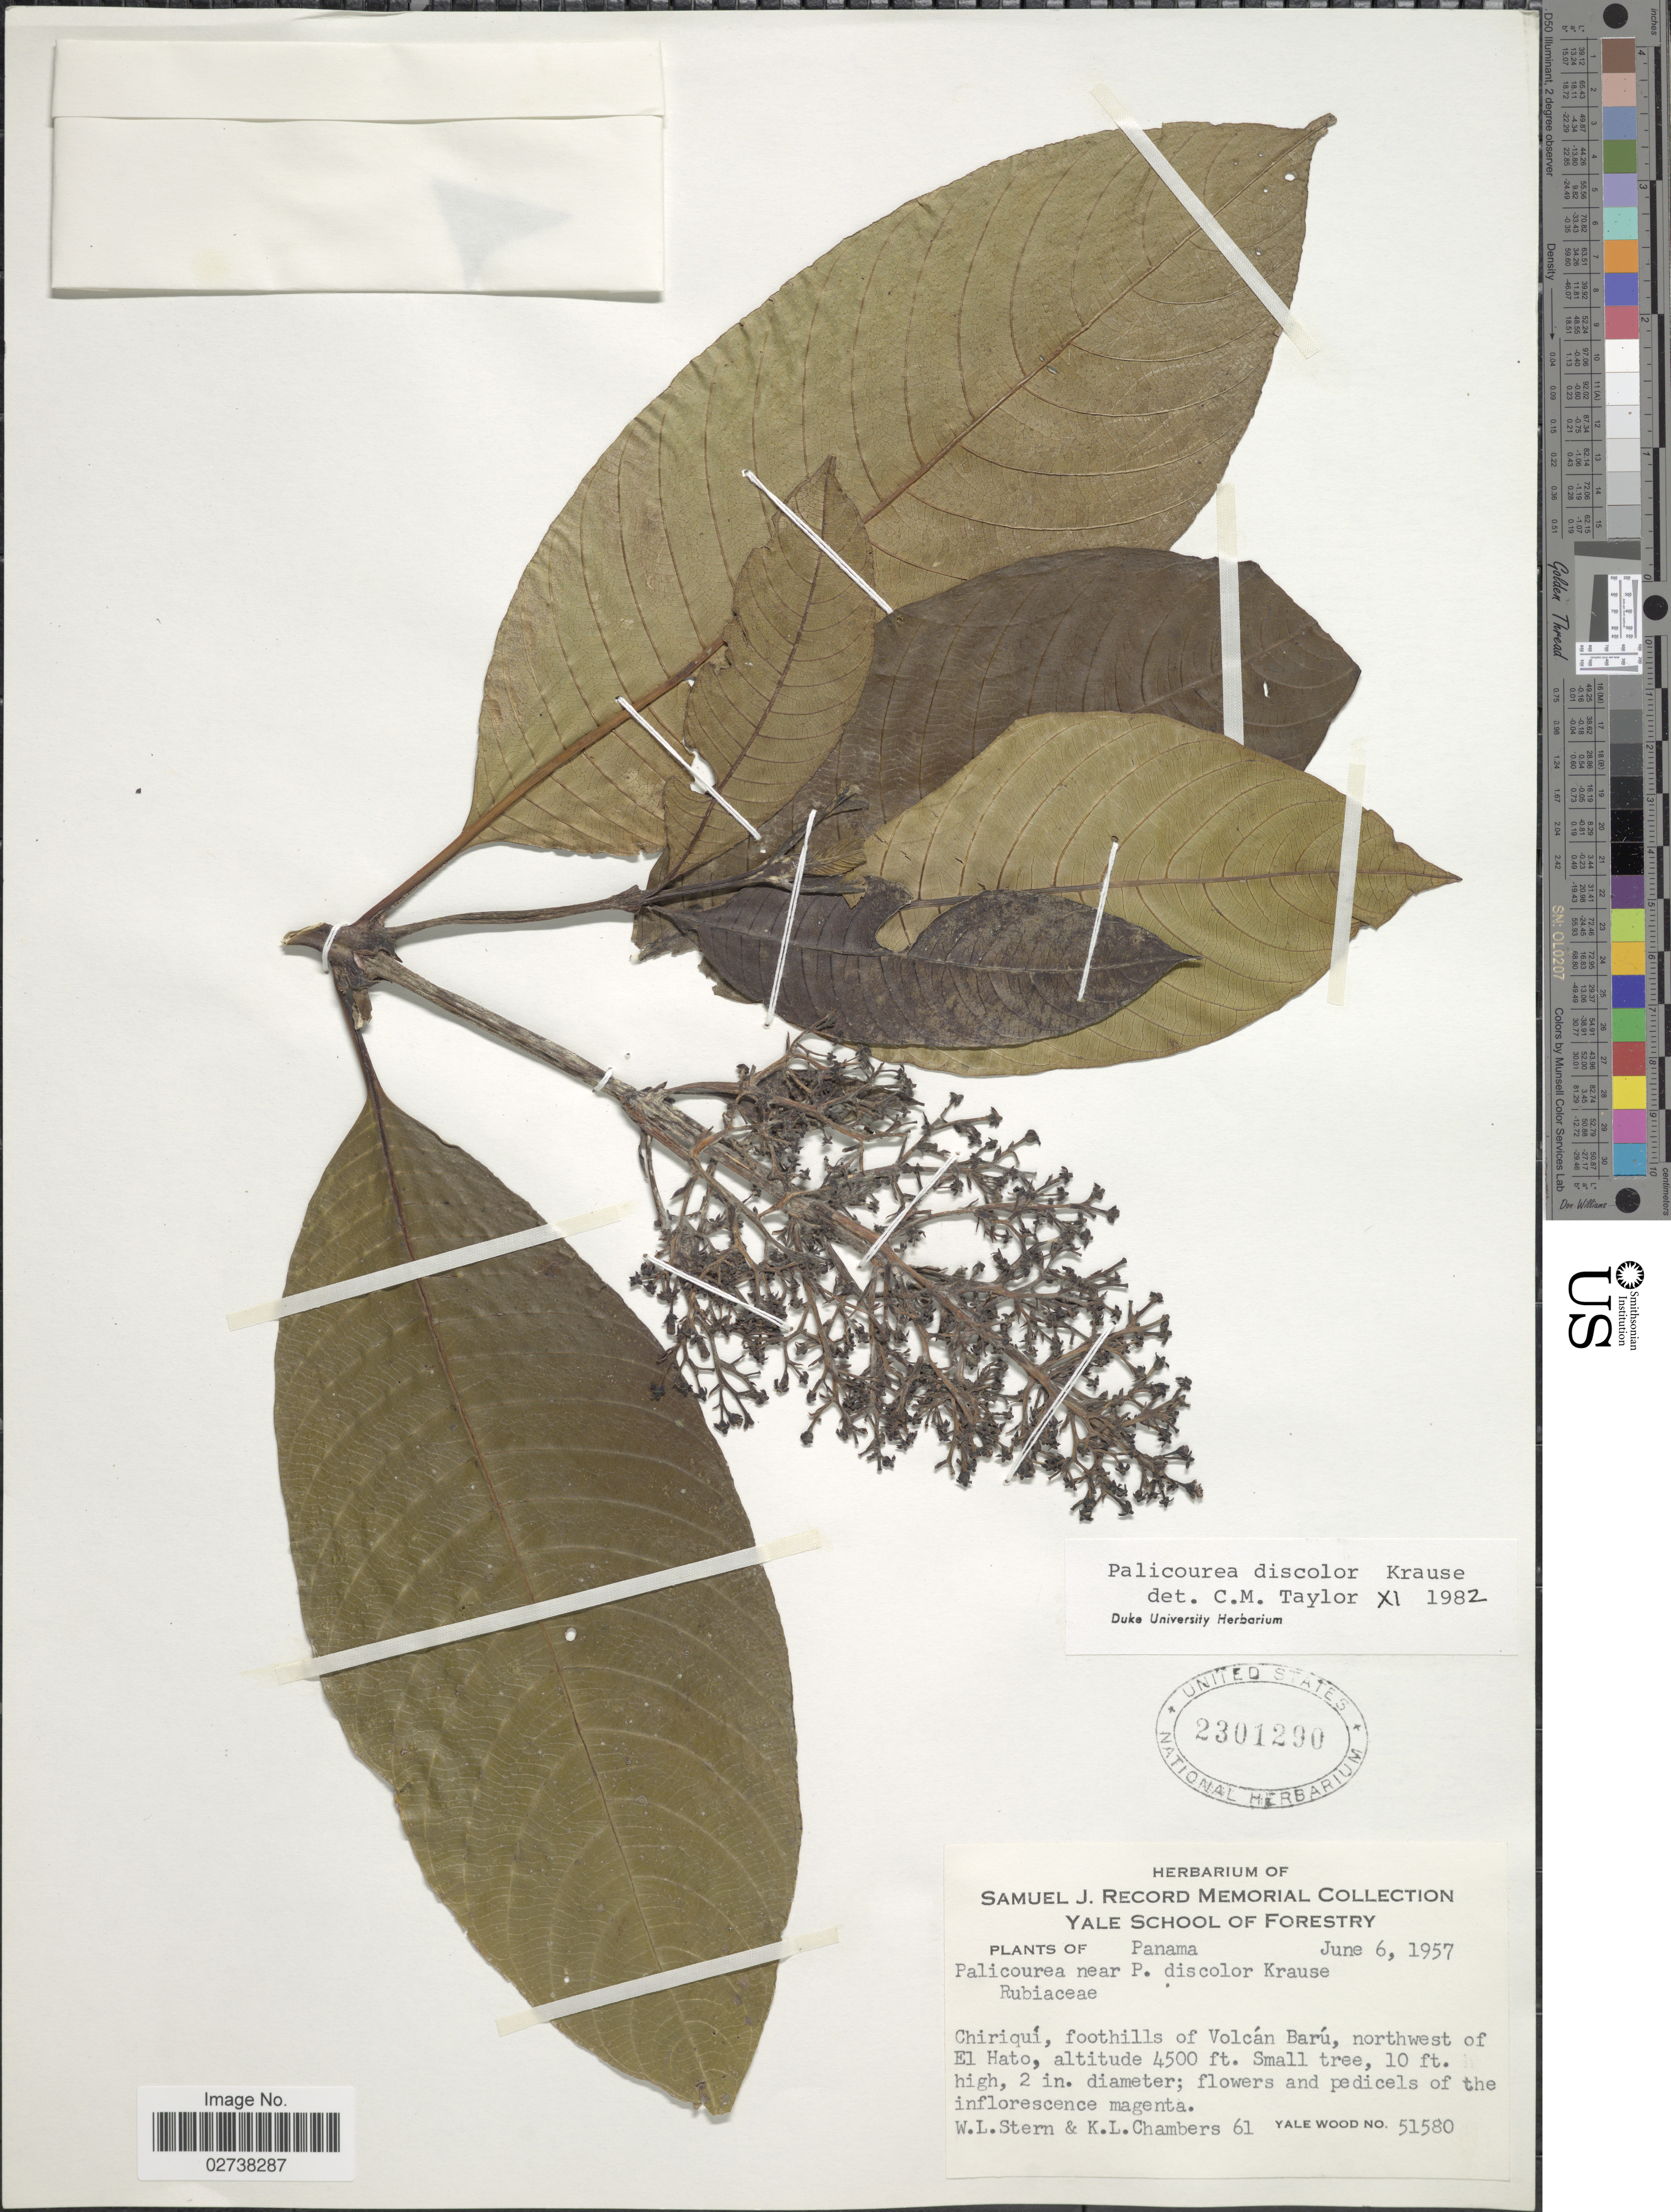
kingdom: Plantae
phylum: Tracheophyta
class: Magnoliopsida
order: Gentianales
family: Rubiaceae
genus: Palicourea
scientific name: Palicourea discolor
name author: K. Krause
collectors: W. L. Stern & K. Chambers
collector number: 61/ Yale Wood 51580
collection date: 1957-06-06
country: Panama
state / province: Chiriqui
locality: Foothills of Volcan Baru, northwest of El Hato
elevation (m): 1372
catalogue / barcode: US 2301290